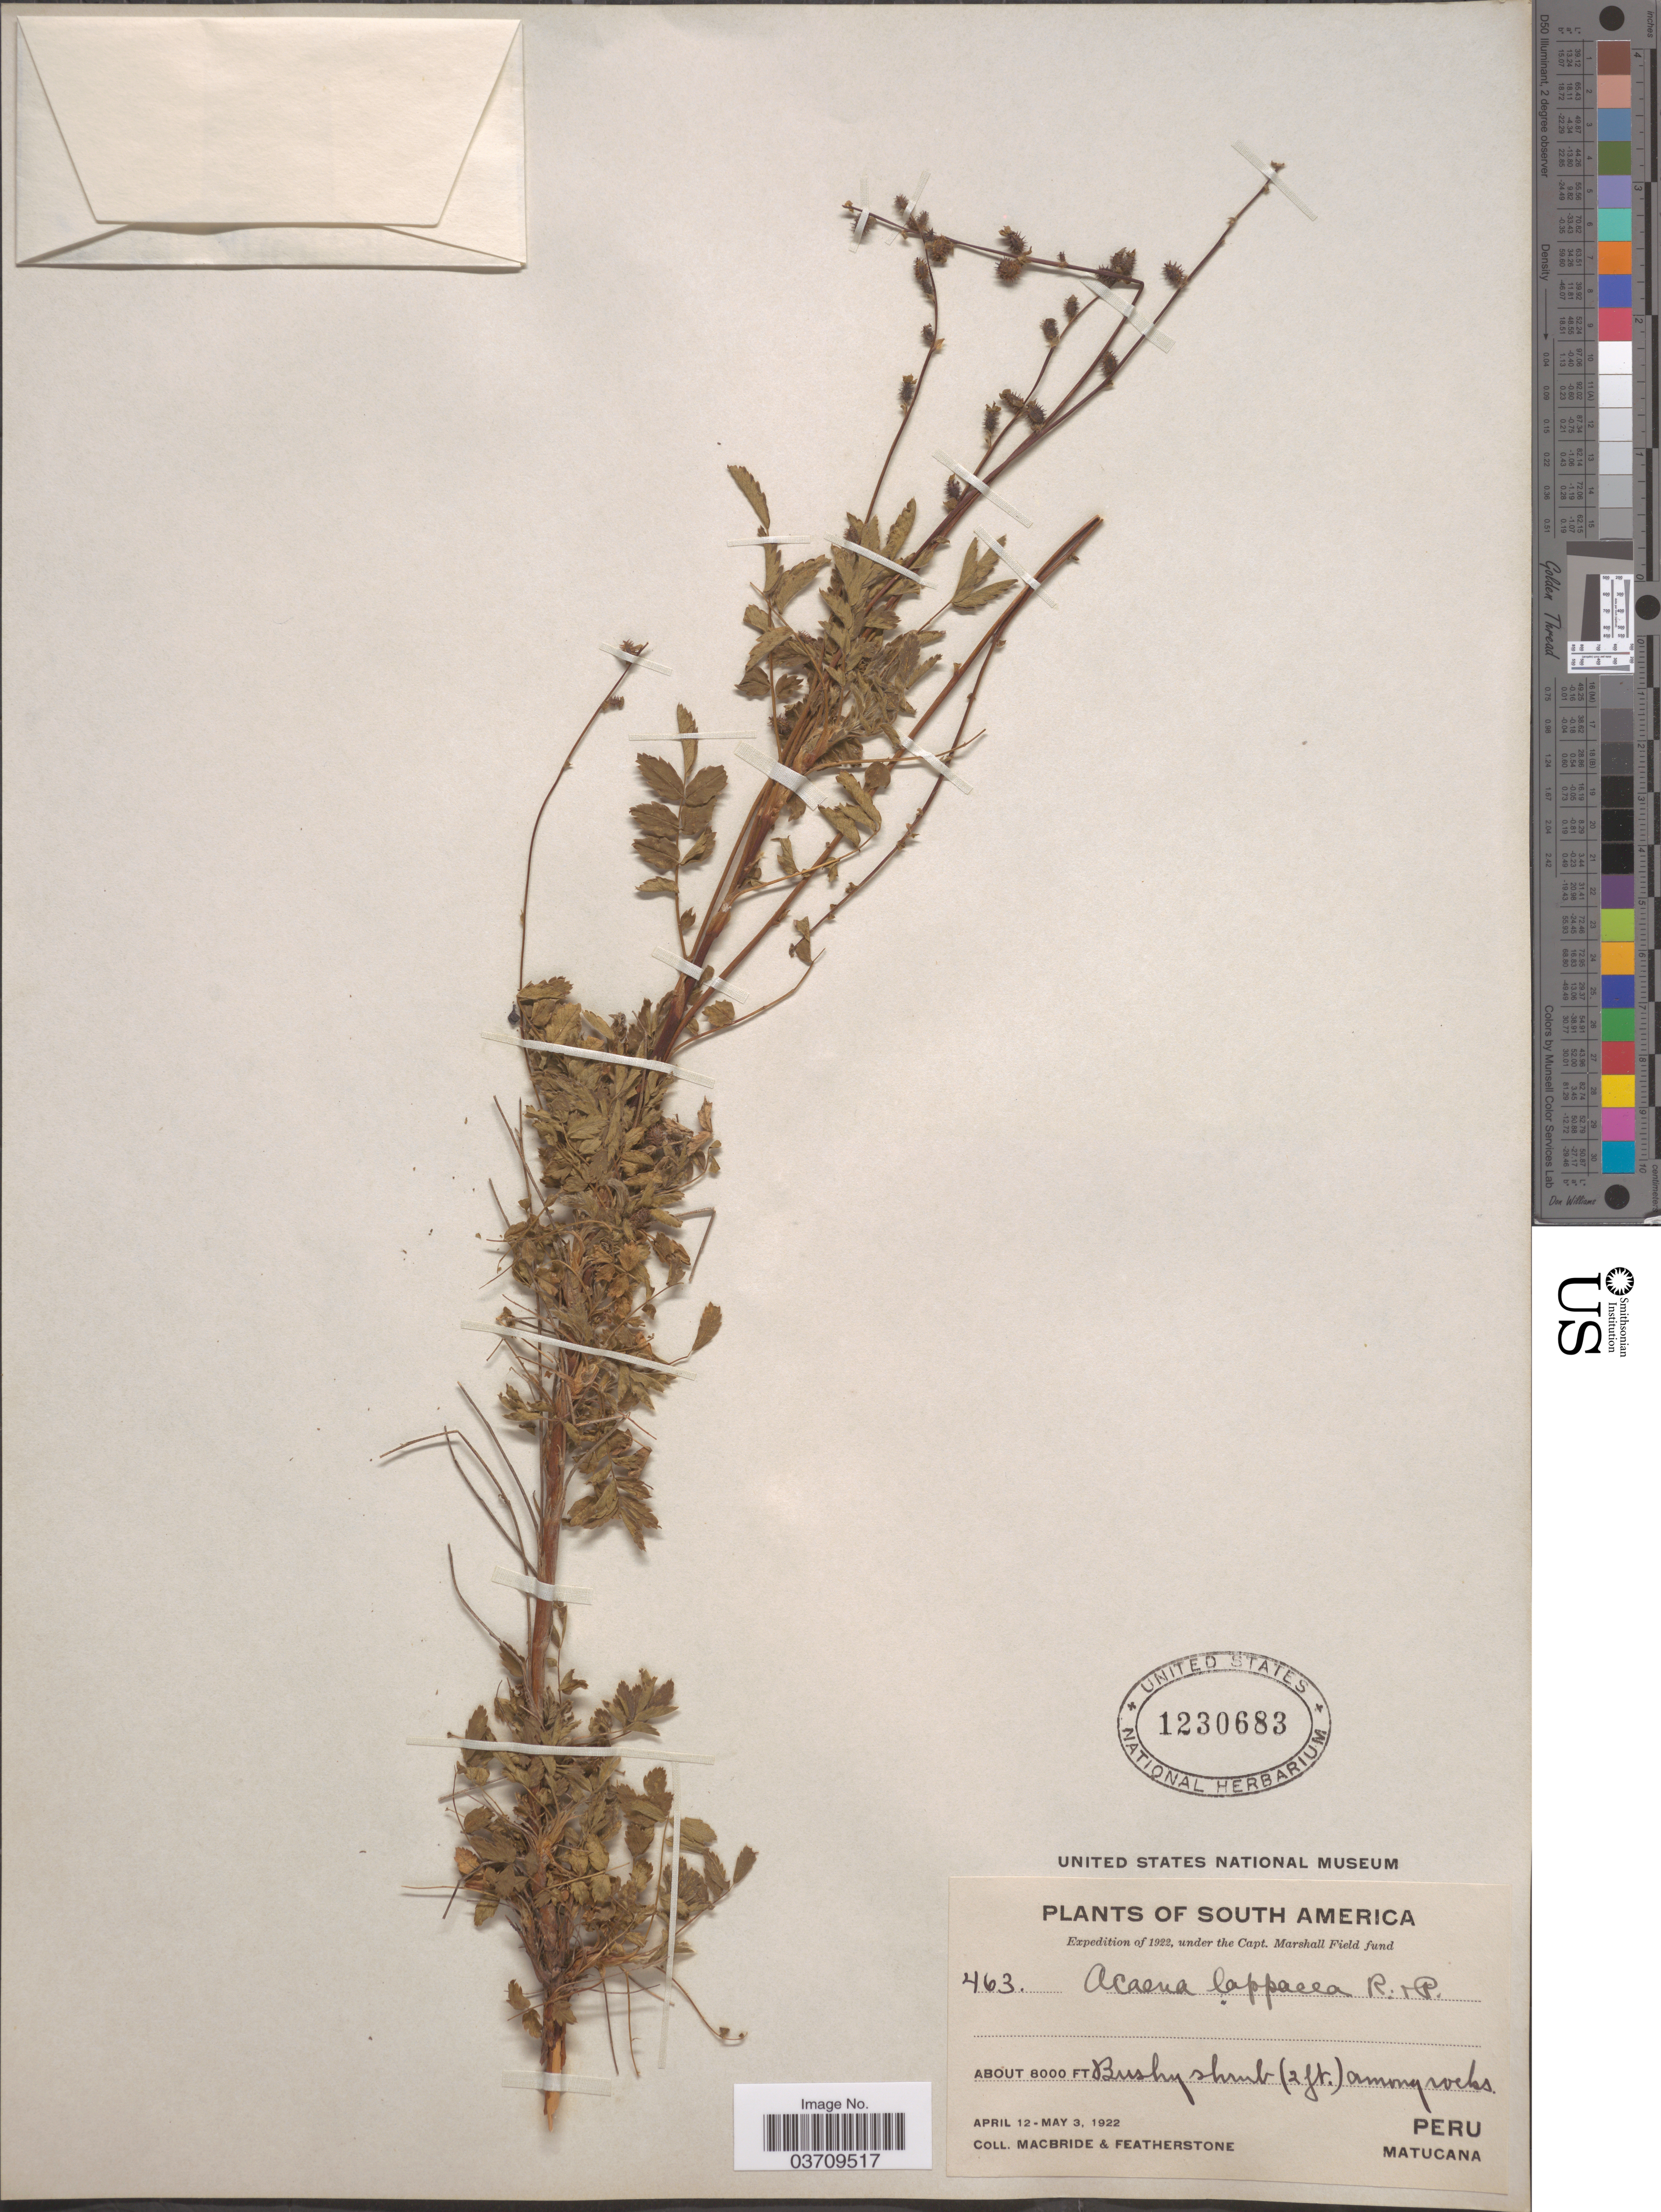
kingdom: Plantae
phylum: Tracheophyta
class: Magnoliopsida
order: Rosales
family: Rosaceae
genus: Acaena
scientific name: Acaena elongata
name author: L.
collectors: Macbride, -- & -. Featherstone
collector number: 463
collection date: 1922-04-12/1922-05-03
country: Peru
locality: Matucana.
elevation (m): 2438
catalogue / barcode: US 1230683